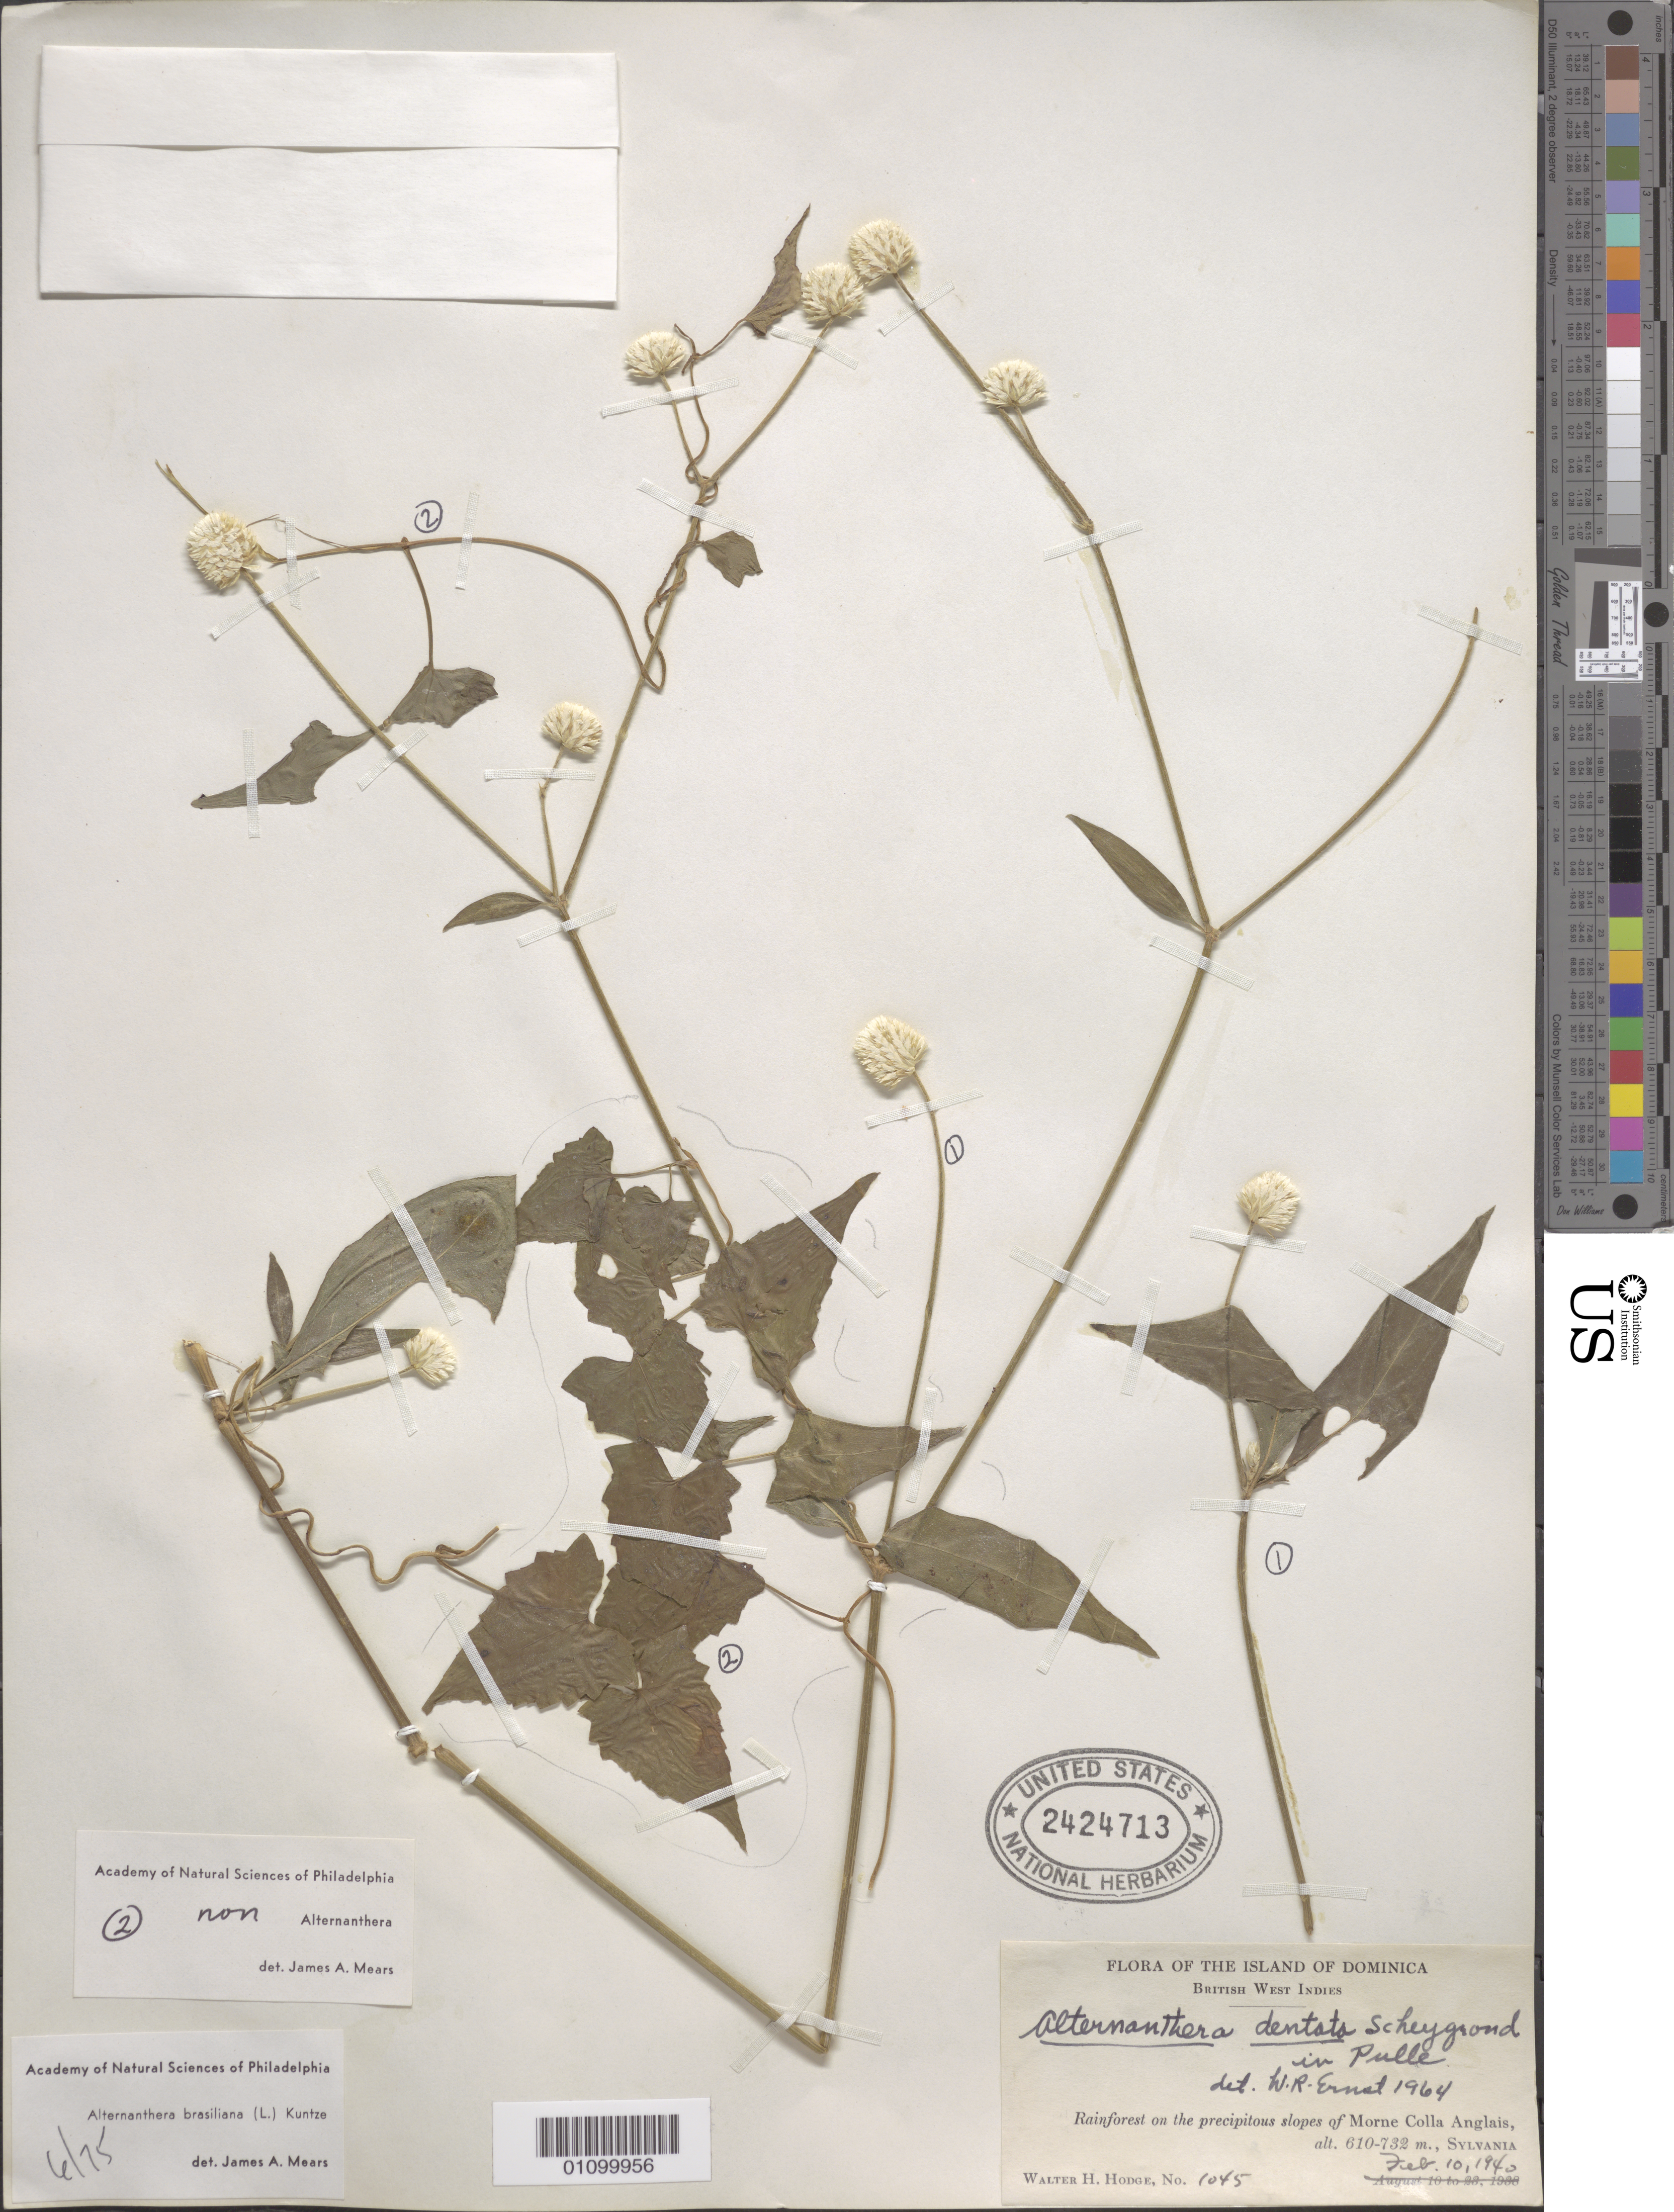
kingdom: Plantae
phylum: Tracheophyta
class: Magnoliopsida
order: Caryophyllales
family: Amaranthaceae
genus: Alternanthera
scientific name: Alternanthera brasiliana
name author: (L.) Kuntze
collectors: W. Hodge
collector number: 1045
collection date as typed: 10 Feb 1940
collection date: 1940-02-10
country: Dominica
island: Dominica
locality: Rainforest on the precipitous slopes of Morne Colla Anglais, Sylvania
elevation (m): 610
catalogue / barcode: US 2424713